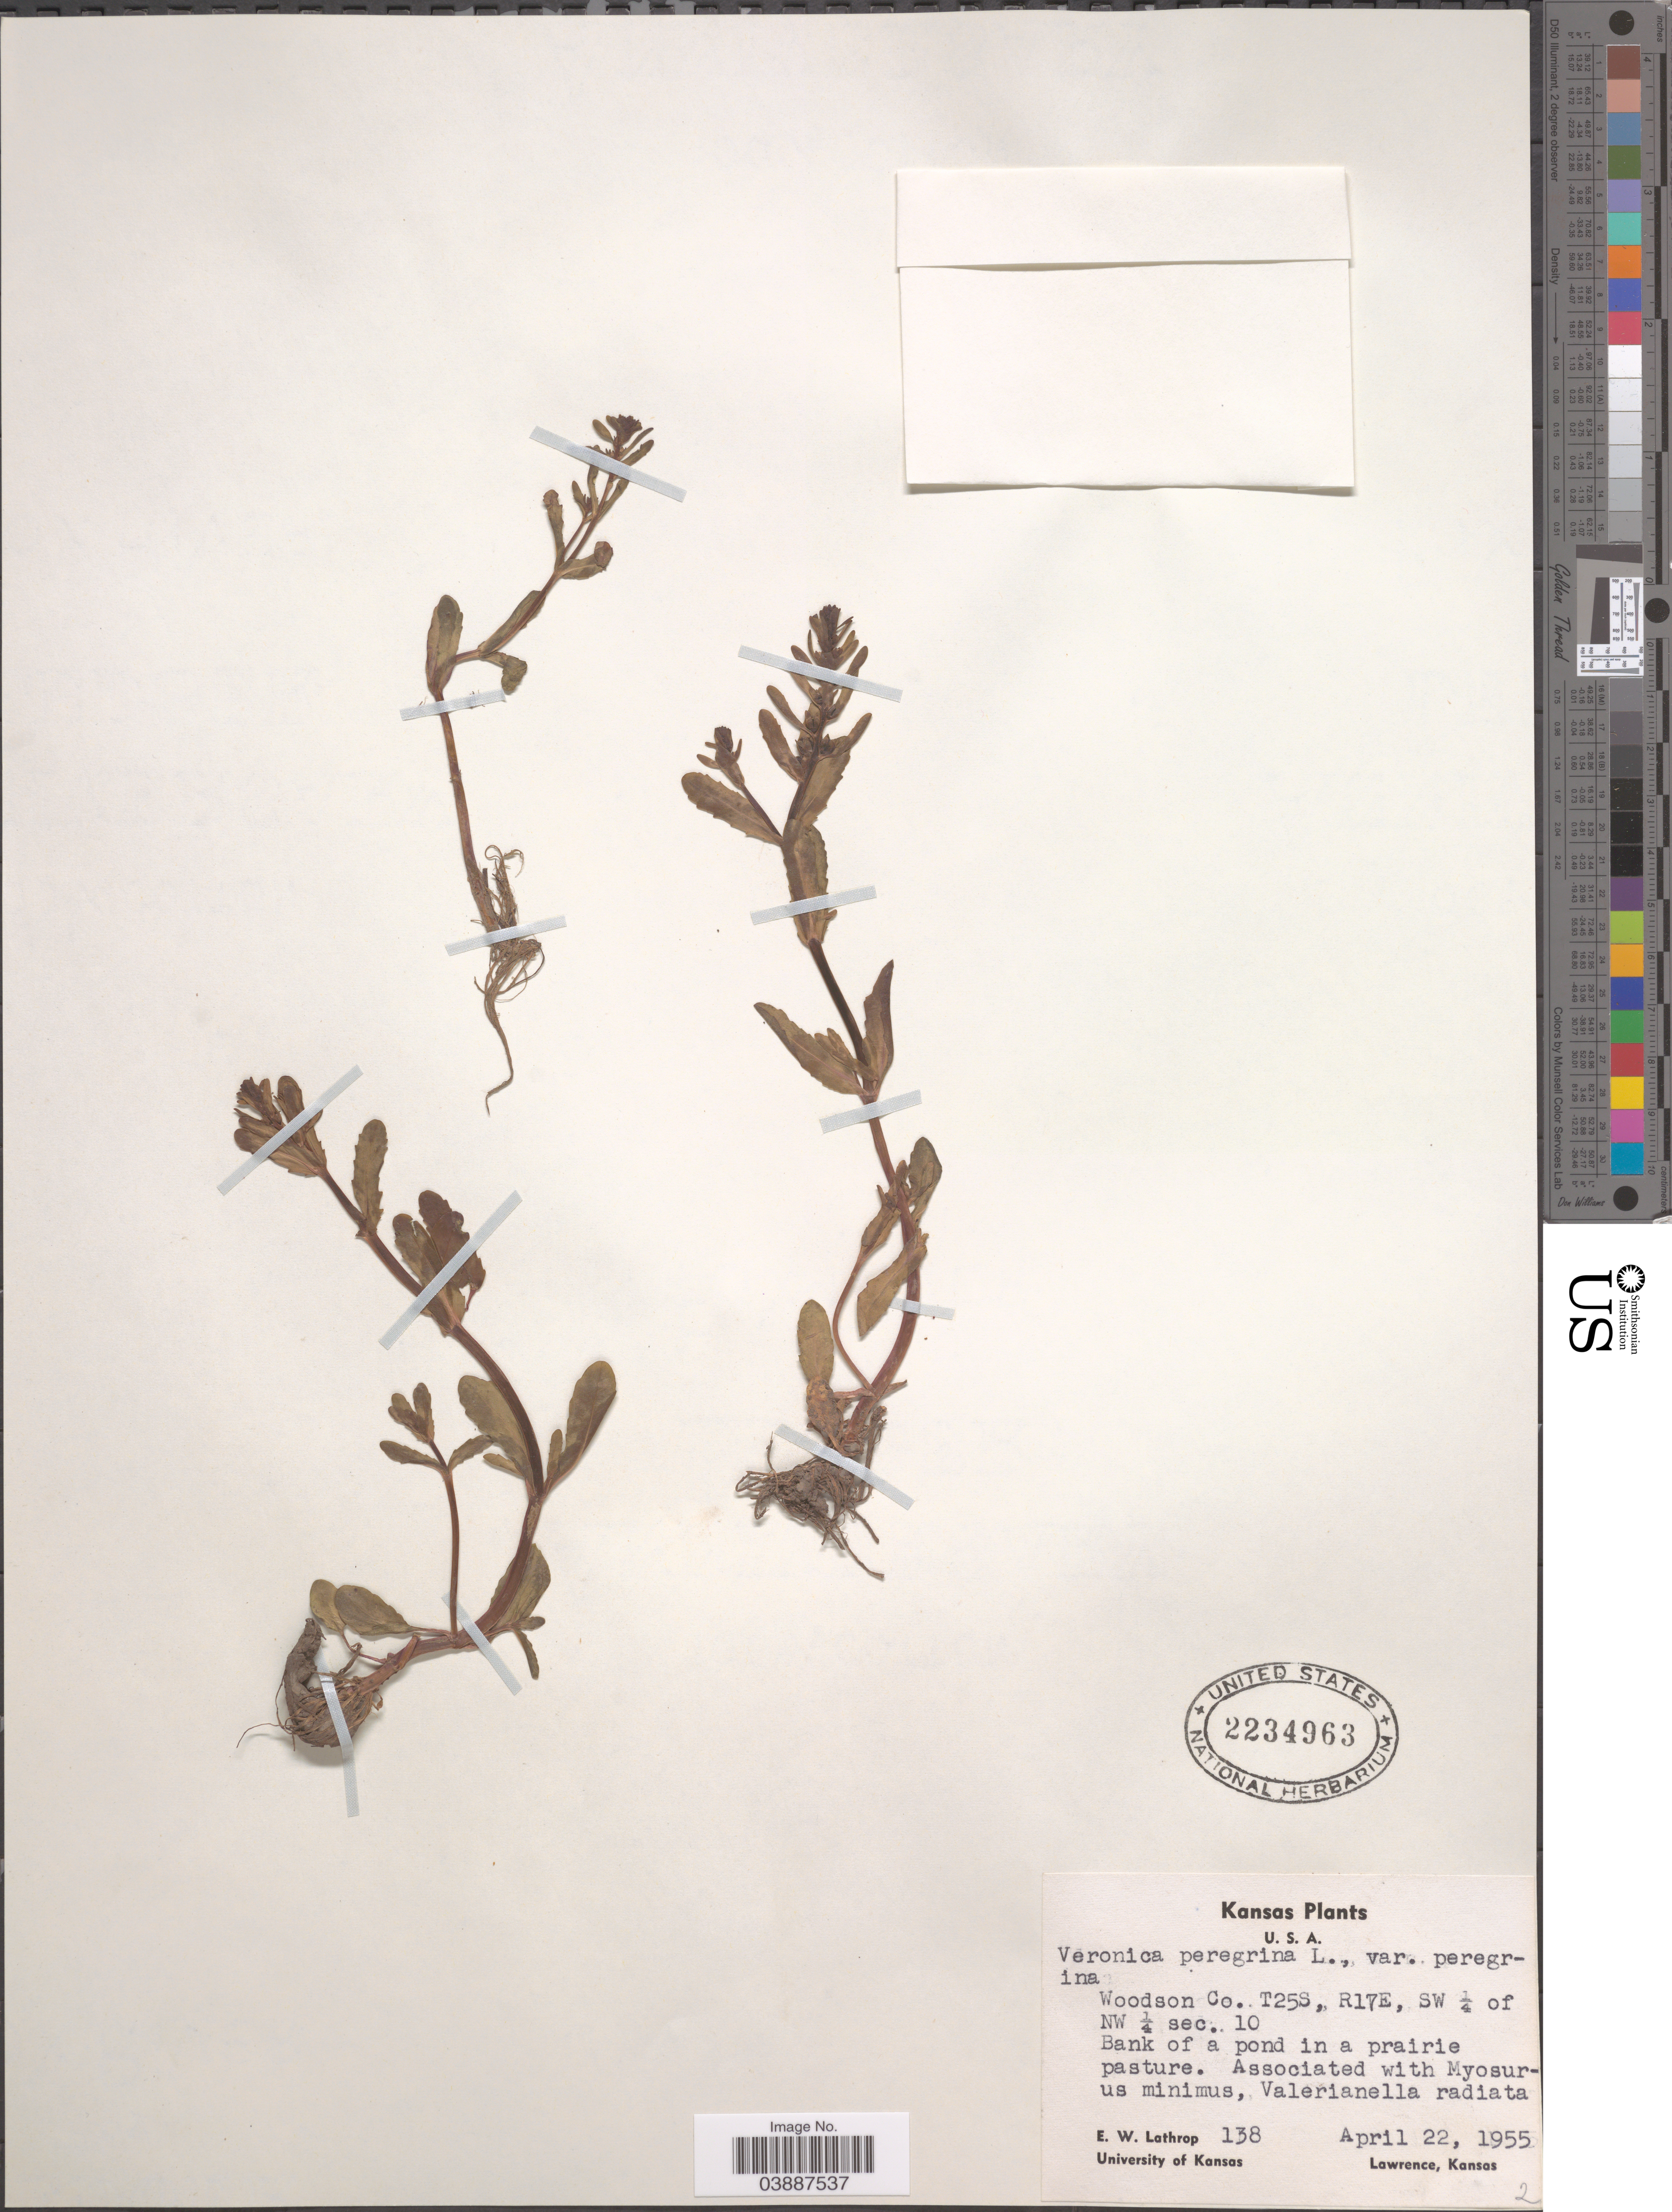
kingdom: Plantae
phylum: Tracheophyta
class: Magnoliopsida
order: Lamiales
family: Plantaginaceae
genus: Veronica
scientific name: Veronica peregrina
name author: L.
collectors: E. W. Lathrop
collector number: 138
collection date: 1955-04-22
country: United States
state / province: Kansas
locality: Woodson Co. T25S, R17E, SW ¼ of NW ¼ sec. 10.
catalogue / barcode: US 2234963